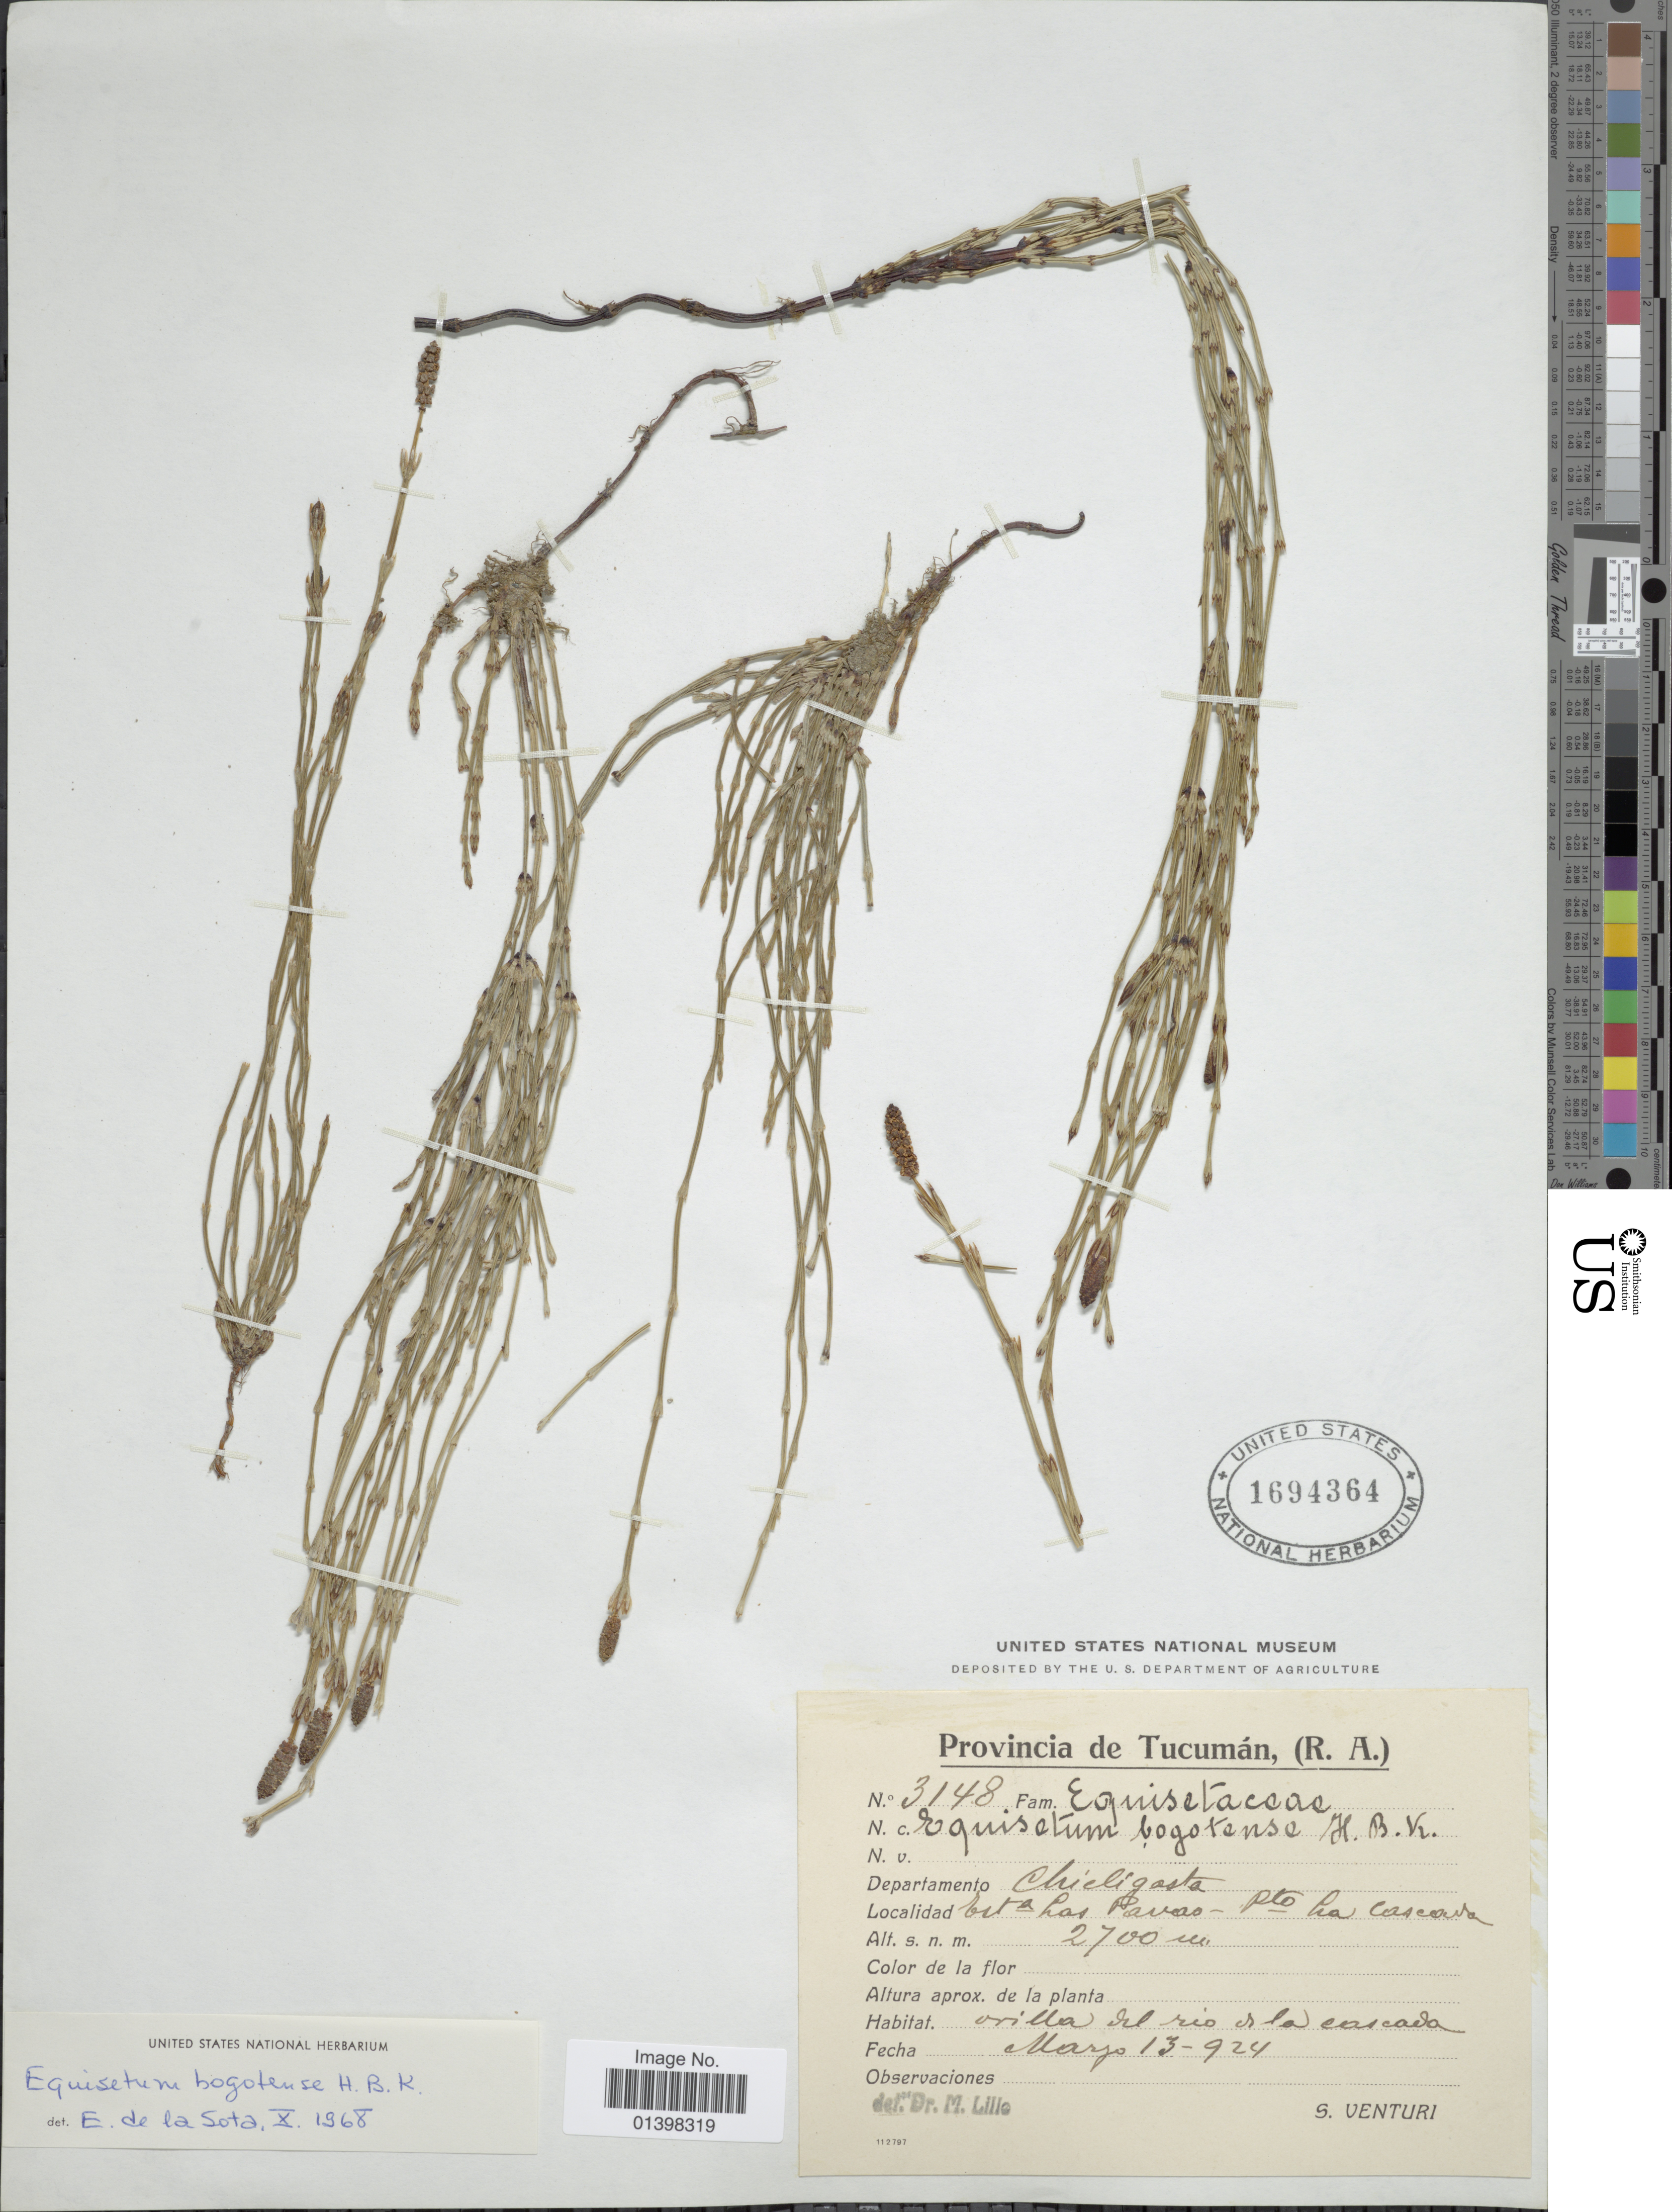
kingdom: Plantae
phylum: Tracheophyta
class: Polypodiopsida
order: Equisetales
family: Equisetaceae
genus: Equisetum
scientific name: Equisetum bogotense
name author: Kunth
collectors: S. Venturi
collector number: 3148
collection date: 1924-05-13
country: Argentina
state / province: Tucuman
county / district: Chicligasta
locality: Est-a Las Pavas - Pto La Cascada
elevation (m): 2700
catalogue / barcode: US 1694364